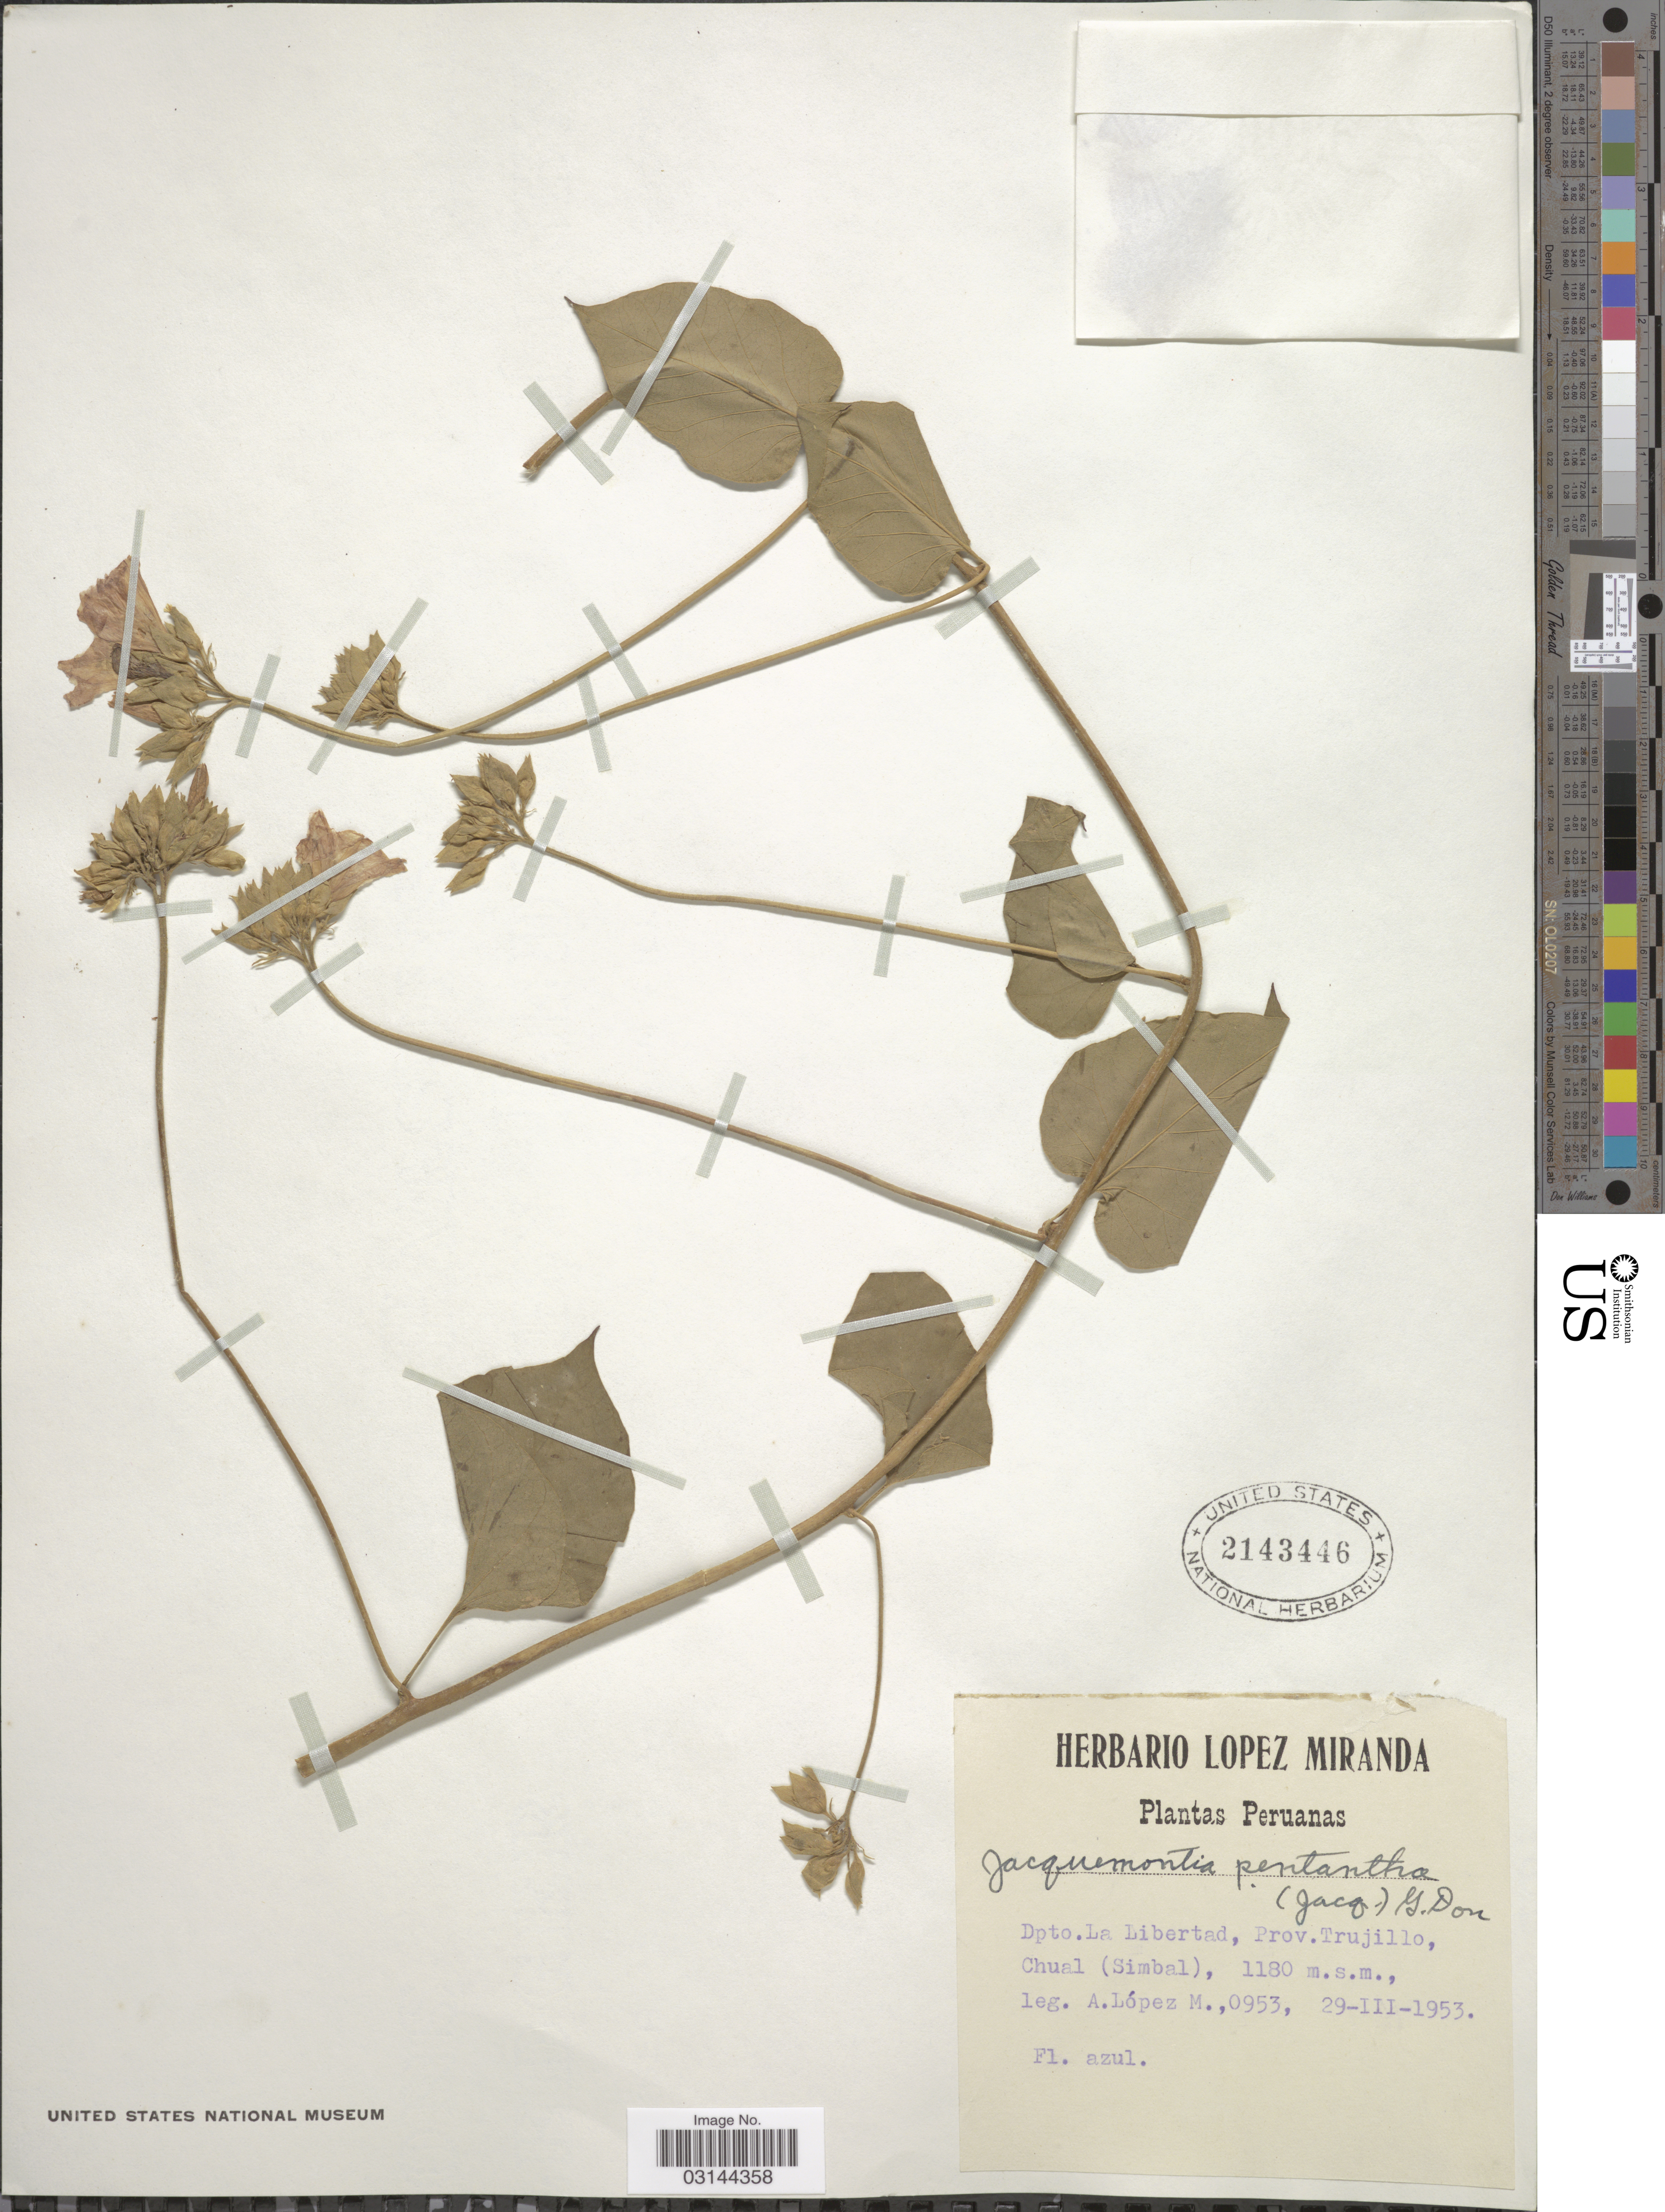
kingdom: Plantae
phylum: Tracheophyta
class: Magnoliopsida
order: Solanales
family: Convolvulaceae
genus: Jacquemontia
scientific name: Jacquemontia pentanthos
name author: (Jacq.) G. Don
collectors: A. López M.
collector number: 0953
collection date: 1953-03-29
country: Peru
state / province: La Libertad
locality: Dpto. La Libertad, Prov. Trujillo, Chual (Simbal).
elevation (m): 1180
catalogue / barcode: US 2143446